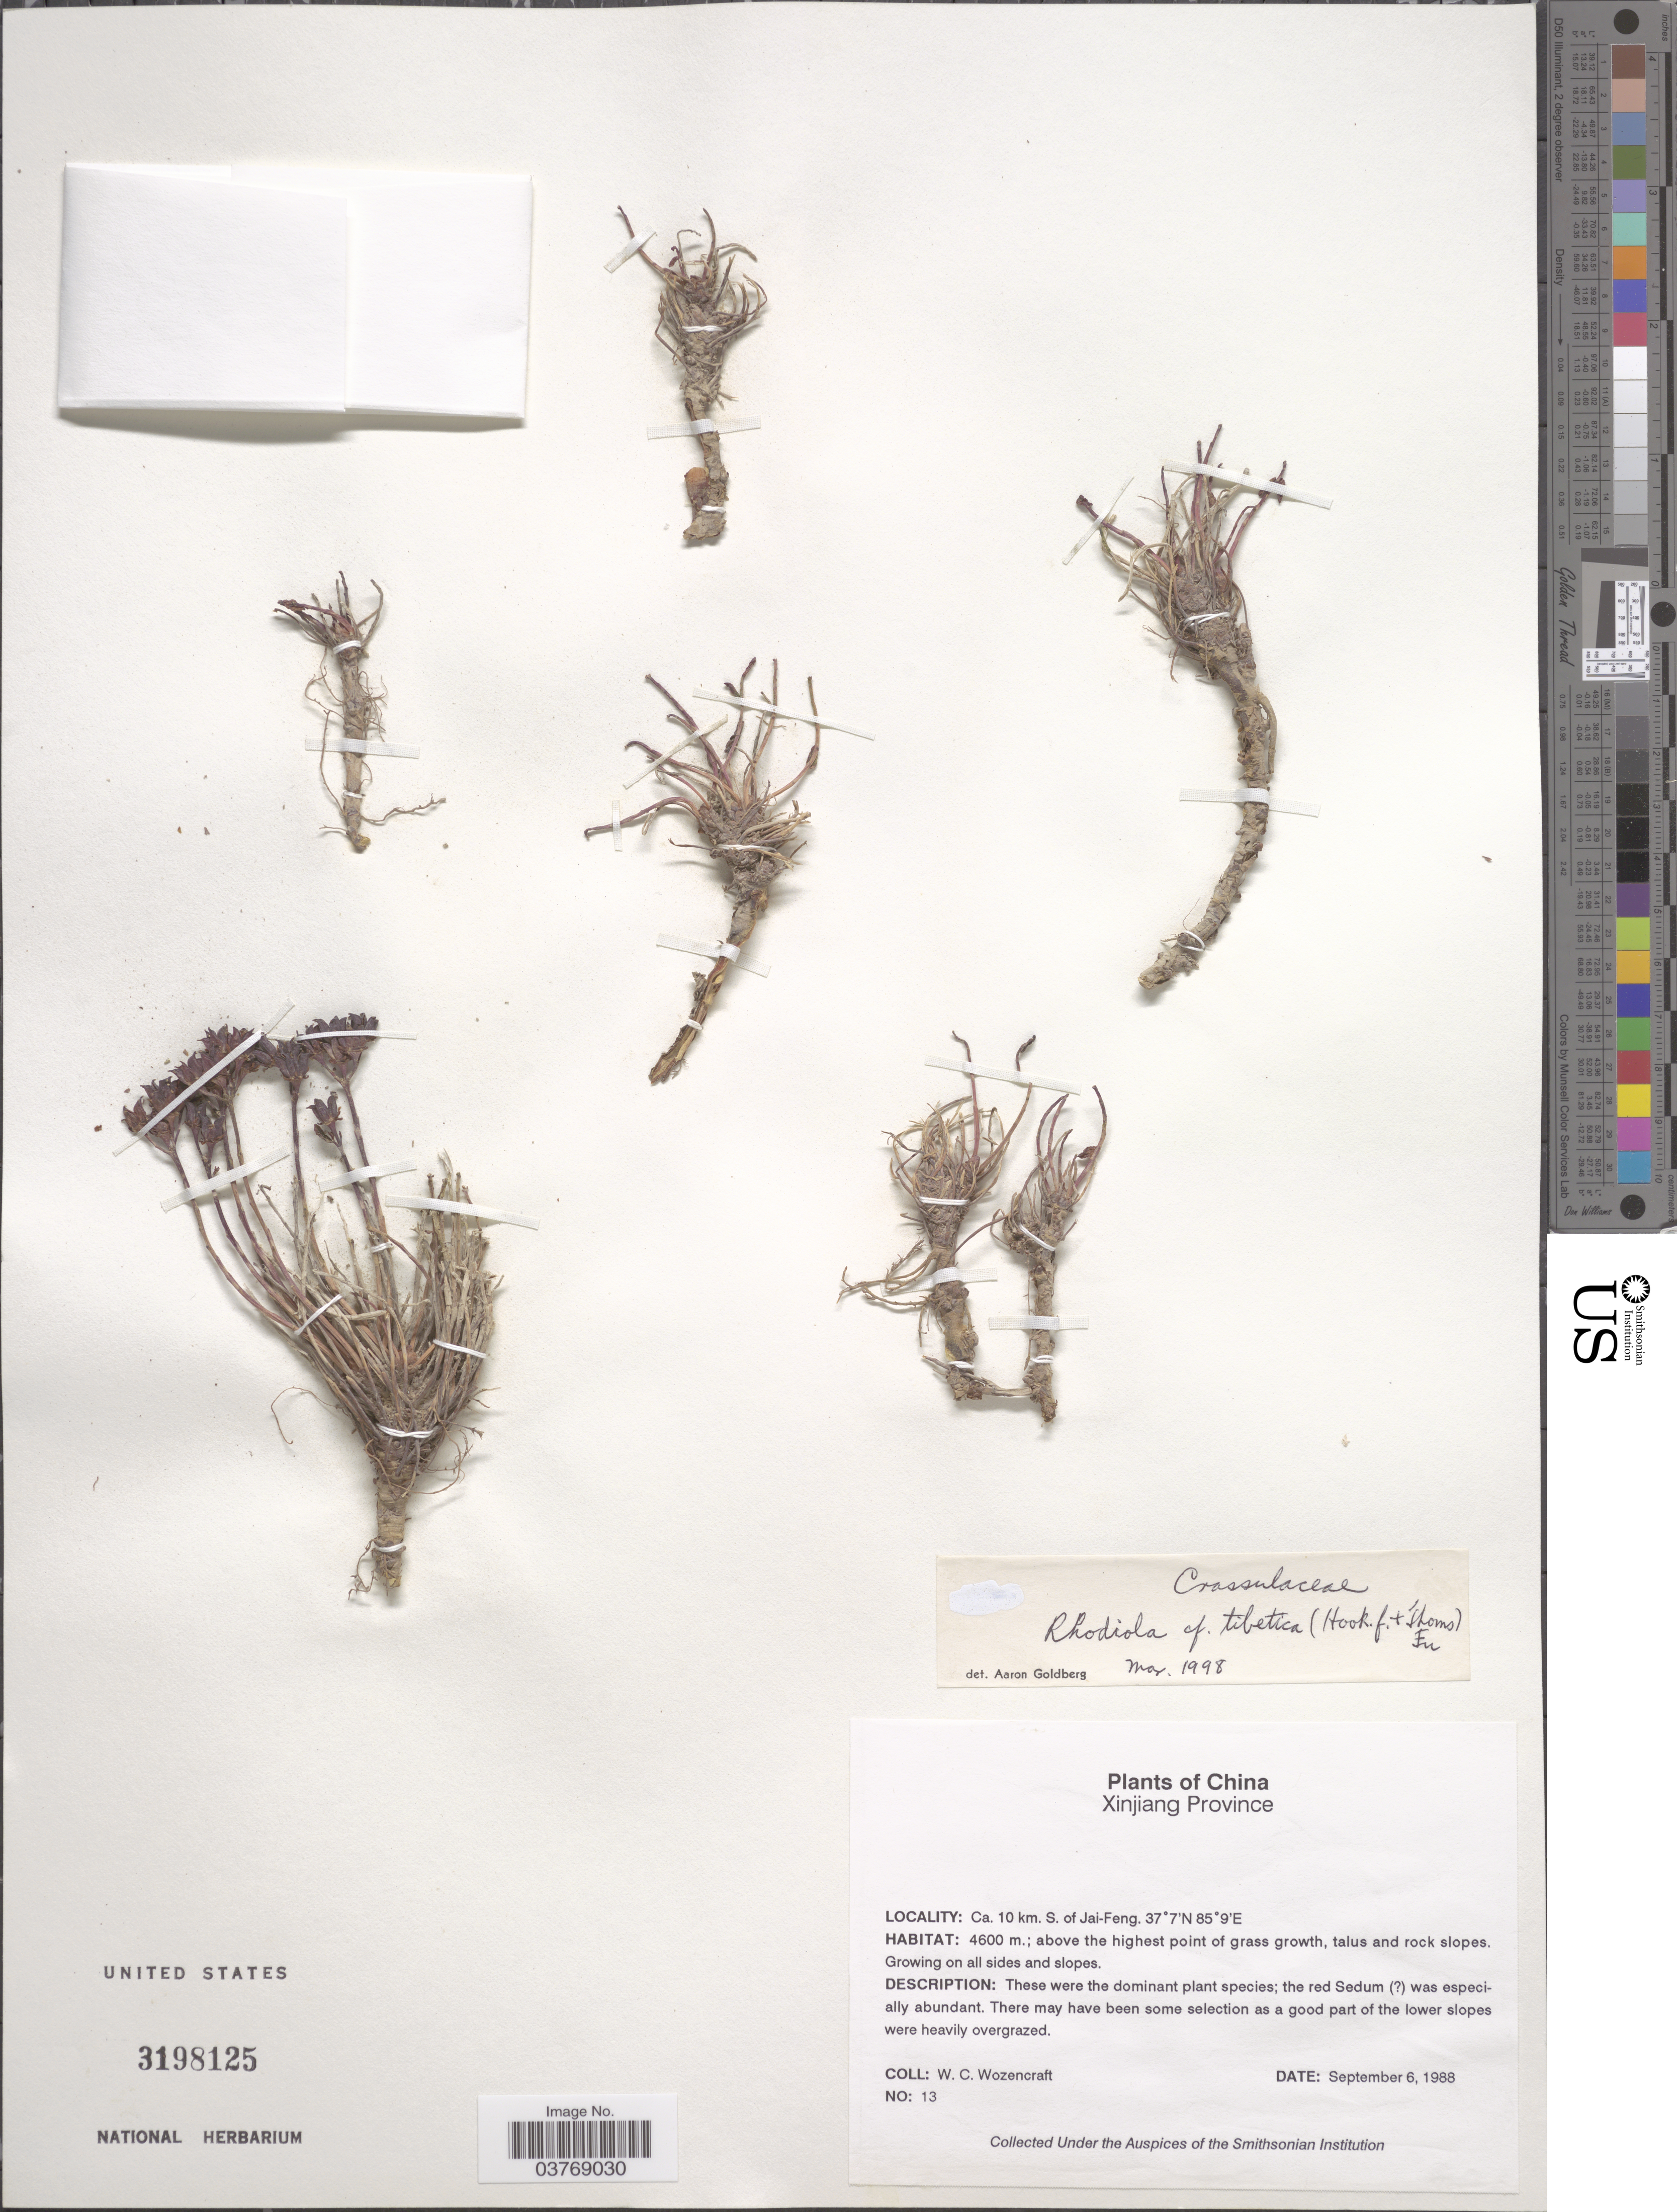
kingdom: Plantae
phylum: Tracheophyta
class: Magnoliopsida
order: Saxifragales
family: Crassulaceae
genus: Rhodiola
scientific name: Rhodiola tibetica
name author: (Hook. f. & Thomson) S.H. Fu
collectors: W. Wozencraft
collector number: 13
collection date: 1988-09-06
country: China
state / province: Xinjiang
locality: Ca. 10 km. S. of Jai-Feng.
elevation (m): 4600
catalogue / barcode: US 3198125